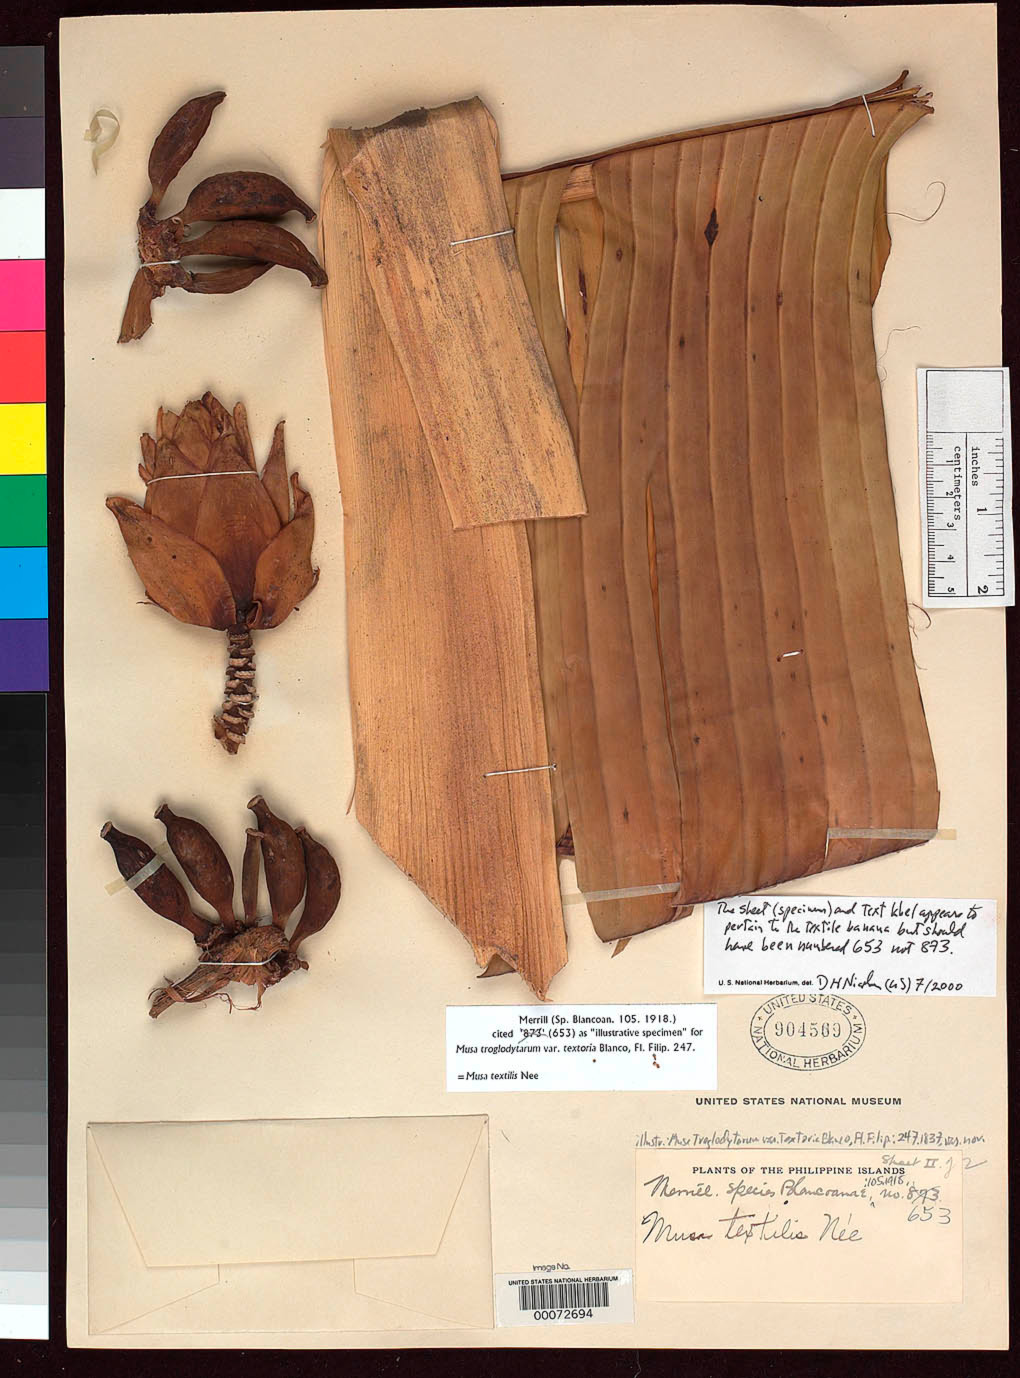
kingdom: Plantae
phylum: Tracheophyta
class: Liliopsida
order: Zingiberales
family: Musaceae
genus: Musa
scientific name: Musa troglodytarum var. textoria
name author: Blanco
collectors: E. D. Merrill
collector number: Sp. Blancoan. 0653 (misnumbered '873')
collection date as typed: Mar 1915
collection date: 1915-03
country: Philippines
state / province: Calabarzon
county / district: Laguna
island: Luzon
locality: Mount maquiling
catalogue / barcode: US 904569